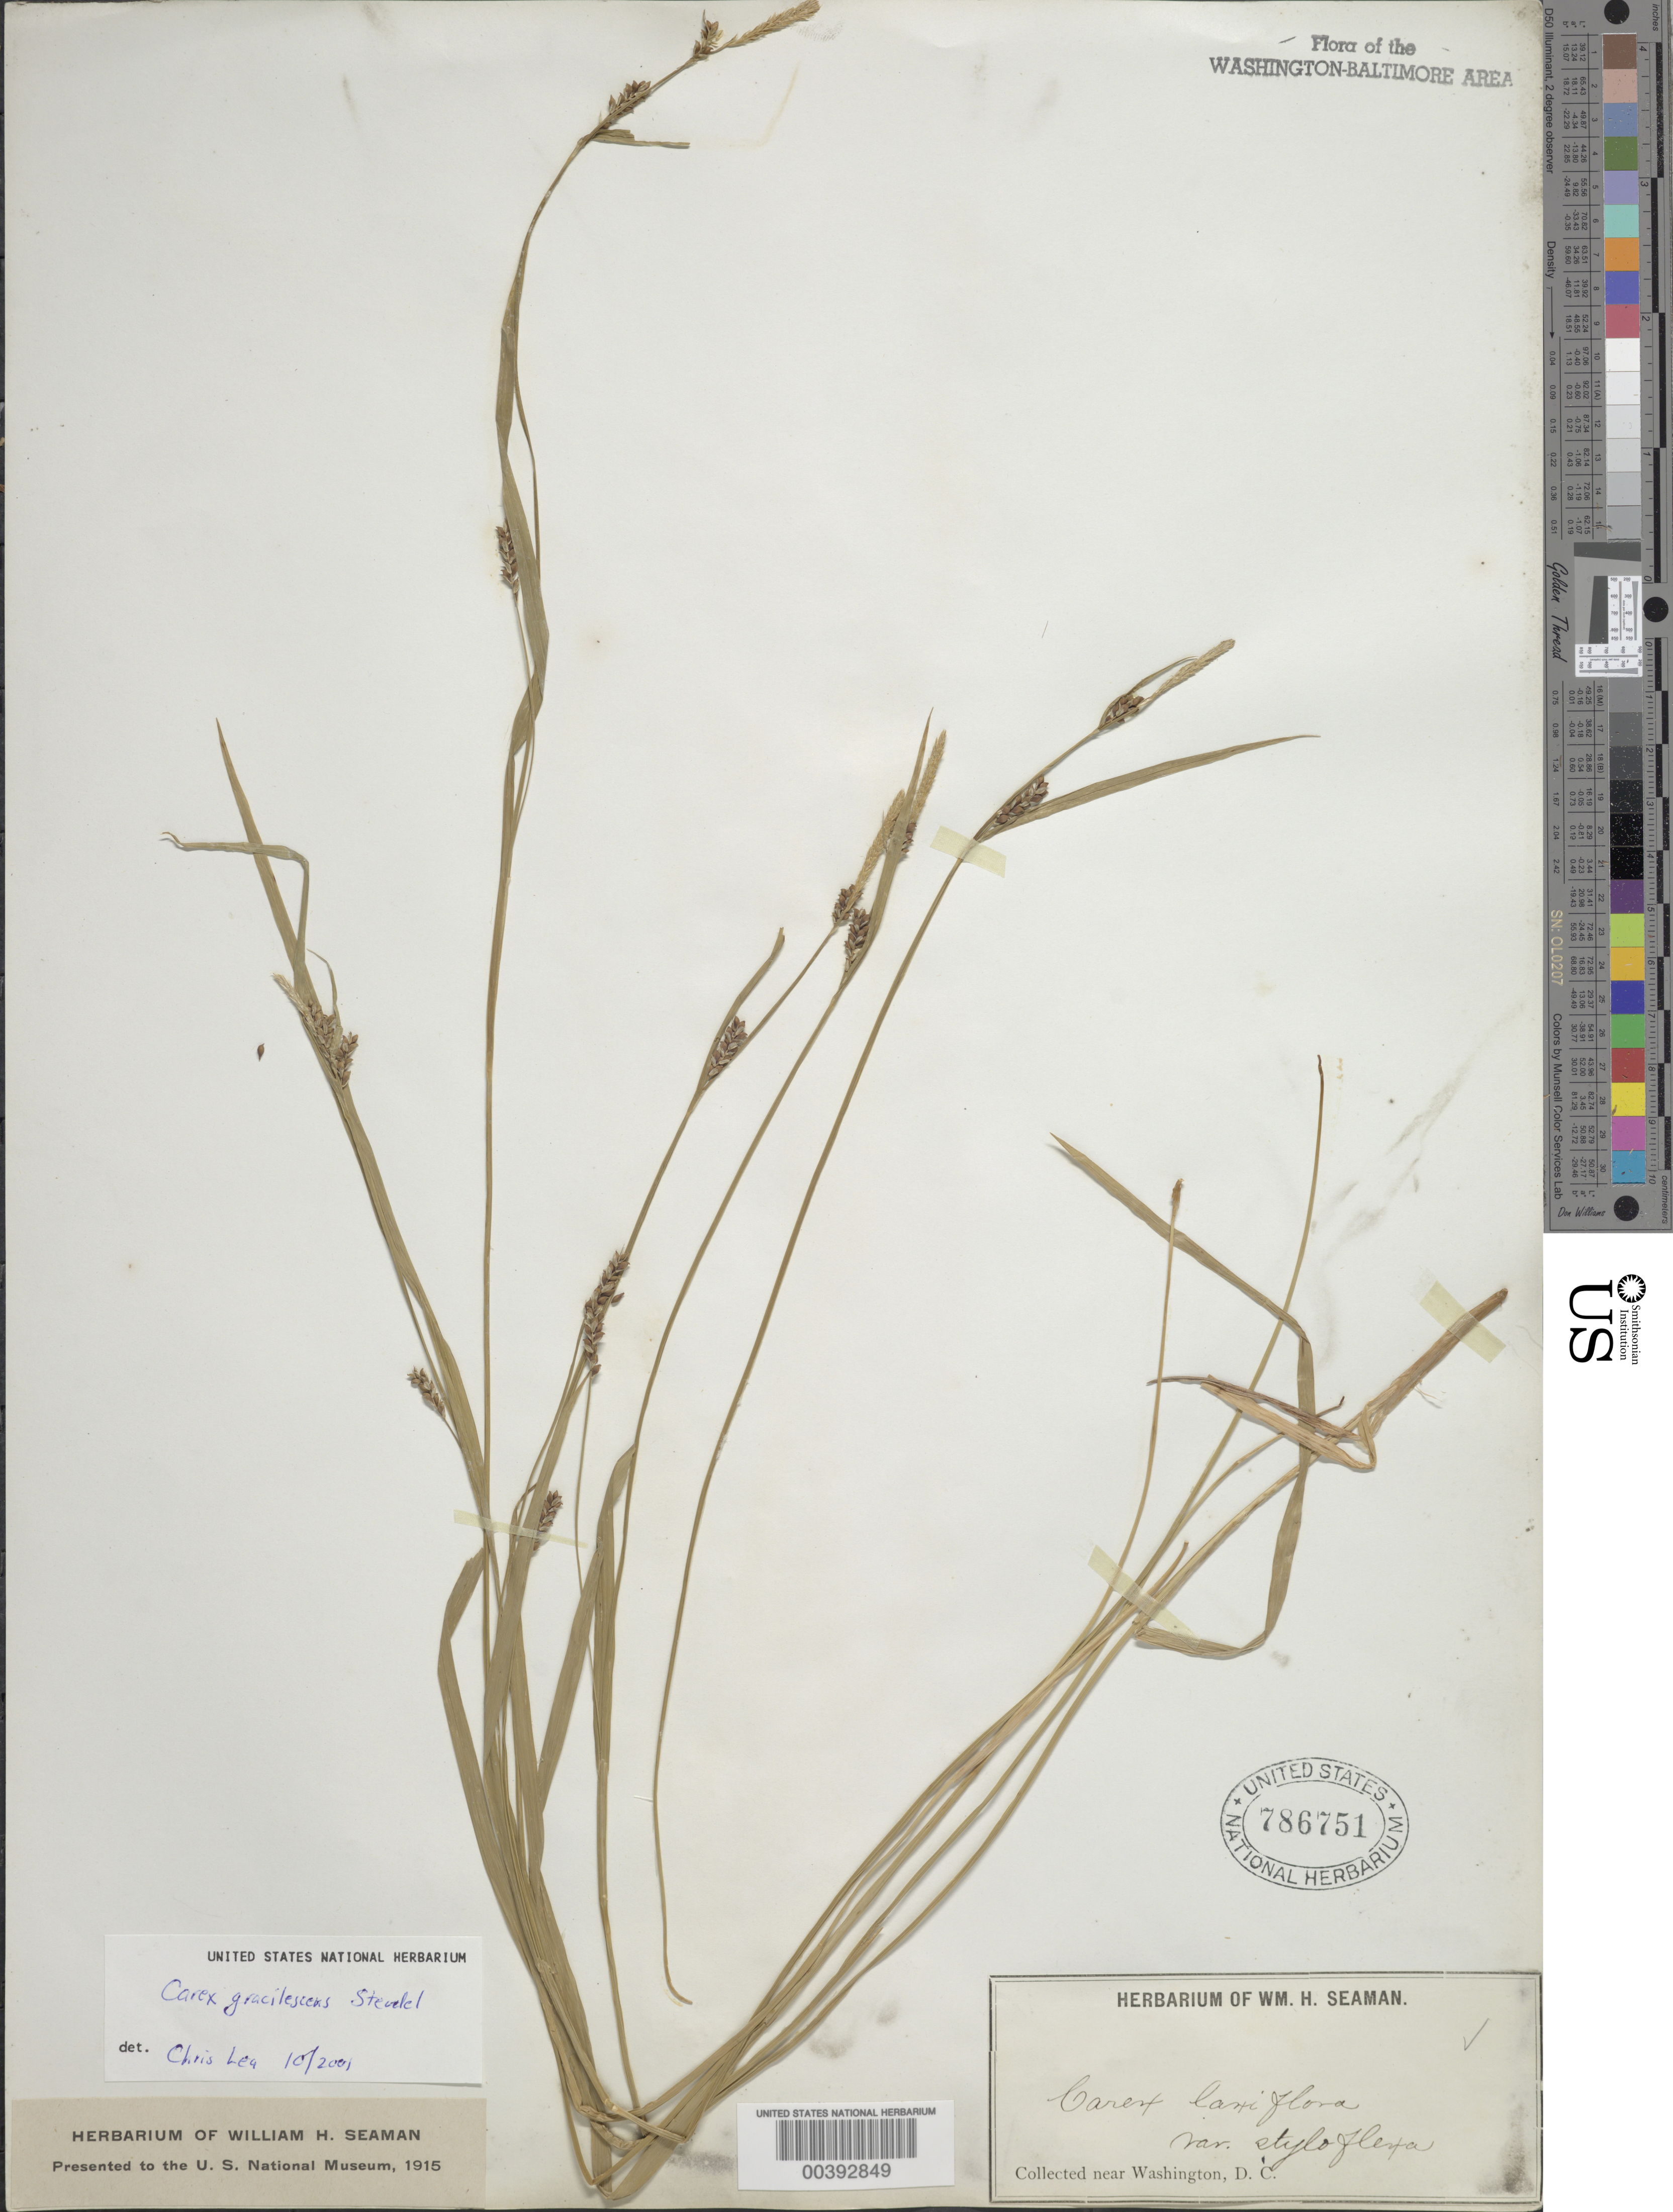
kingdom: Plantae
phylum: Tracheophyta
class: Liliopsida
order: Poales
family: Cyperaceae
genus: Carex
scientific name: Carex gracilescens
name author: Steud.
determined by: Lea, C.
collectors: W. Seaman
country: United States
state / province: District of Columbia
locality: Washington DC Area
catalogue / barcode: US 786751